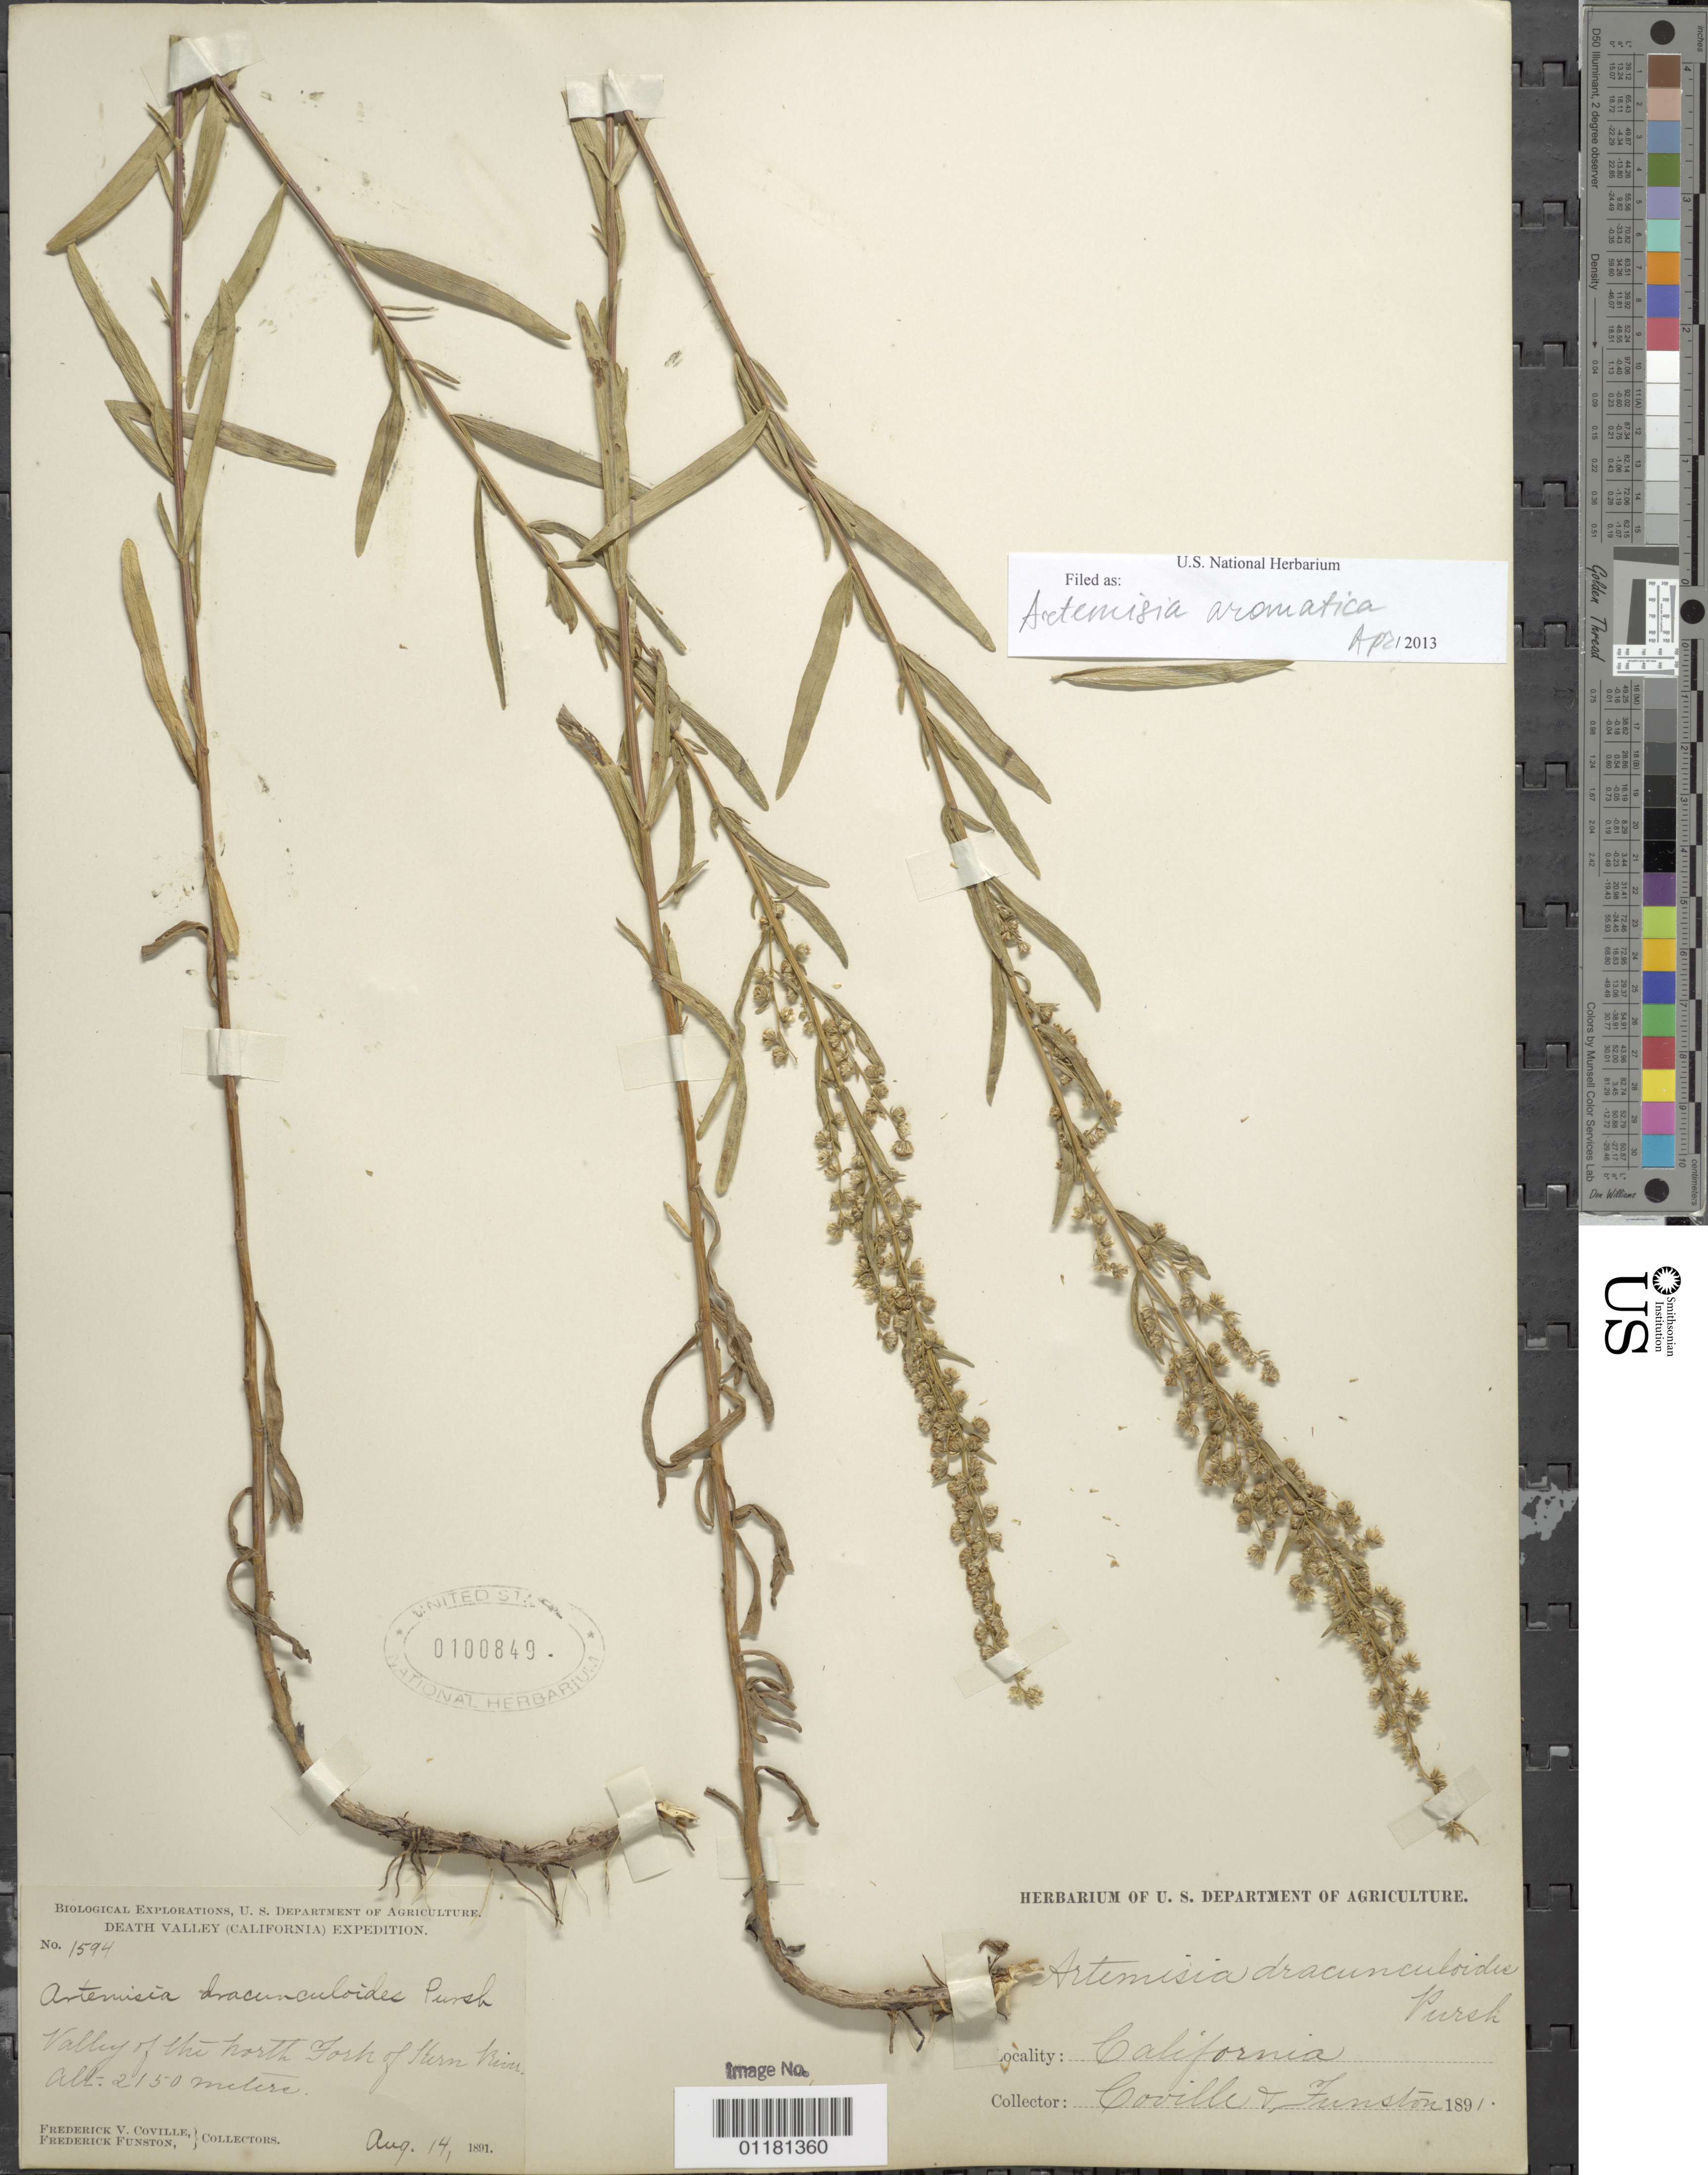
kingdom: Plantae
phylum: Tracheophyta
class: Magnoliopsida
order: Asterales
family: Asteraceae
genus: Artemisia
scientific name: Artemisia aromatica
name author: A. Nelson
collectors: F. V. Coville & T. H. Kearney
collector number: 1594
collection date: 1891-08-14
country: United States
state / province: California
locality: Valley of the North Fork of Kearn River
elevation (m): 2150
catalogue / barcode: US 100849